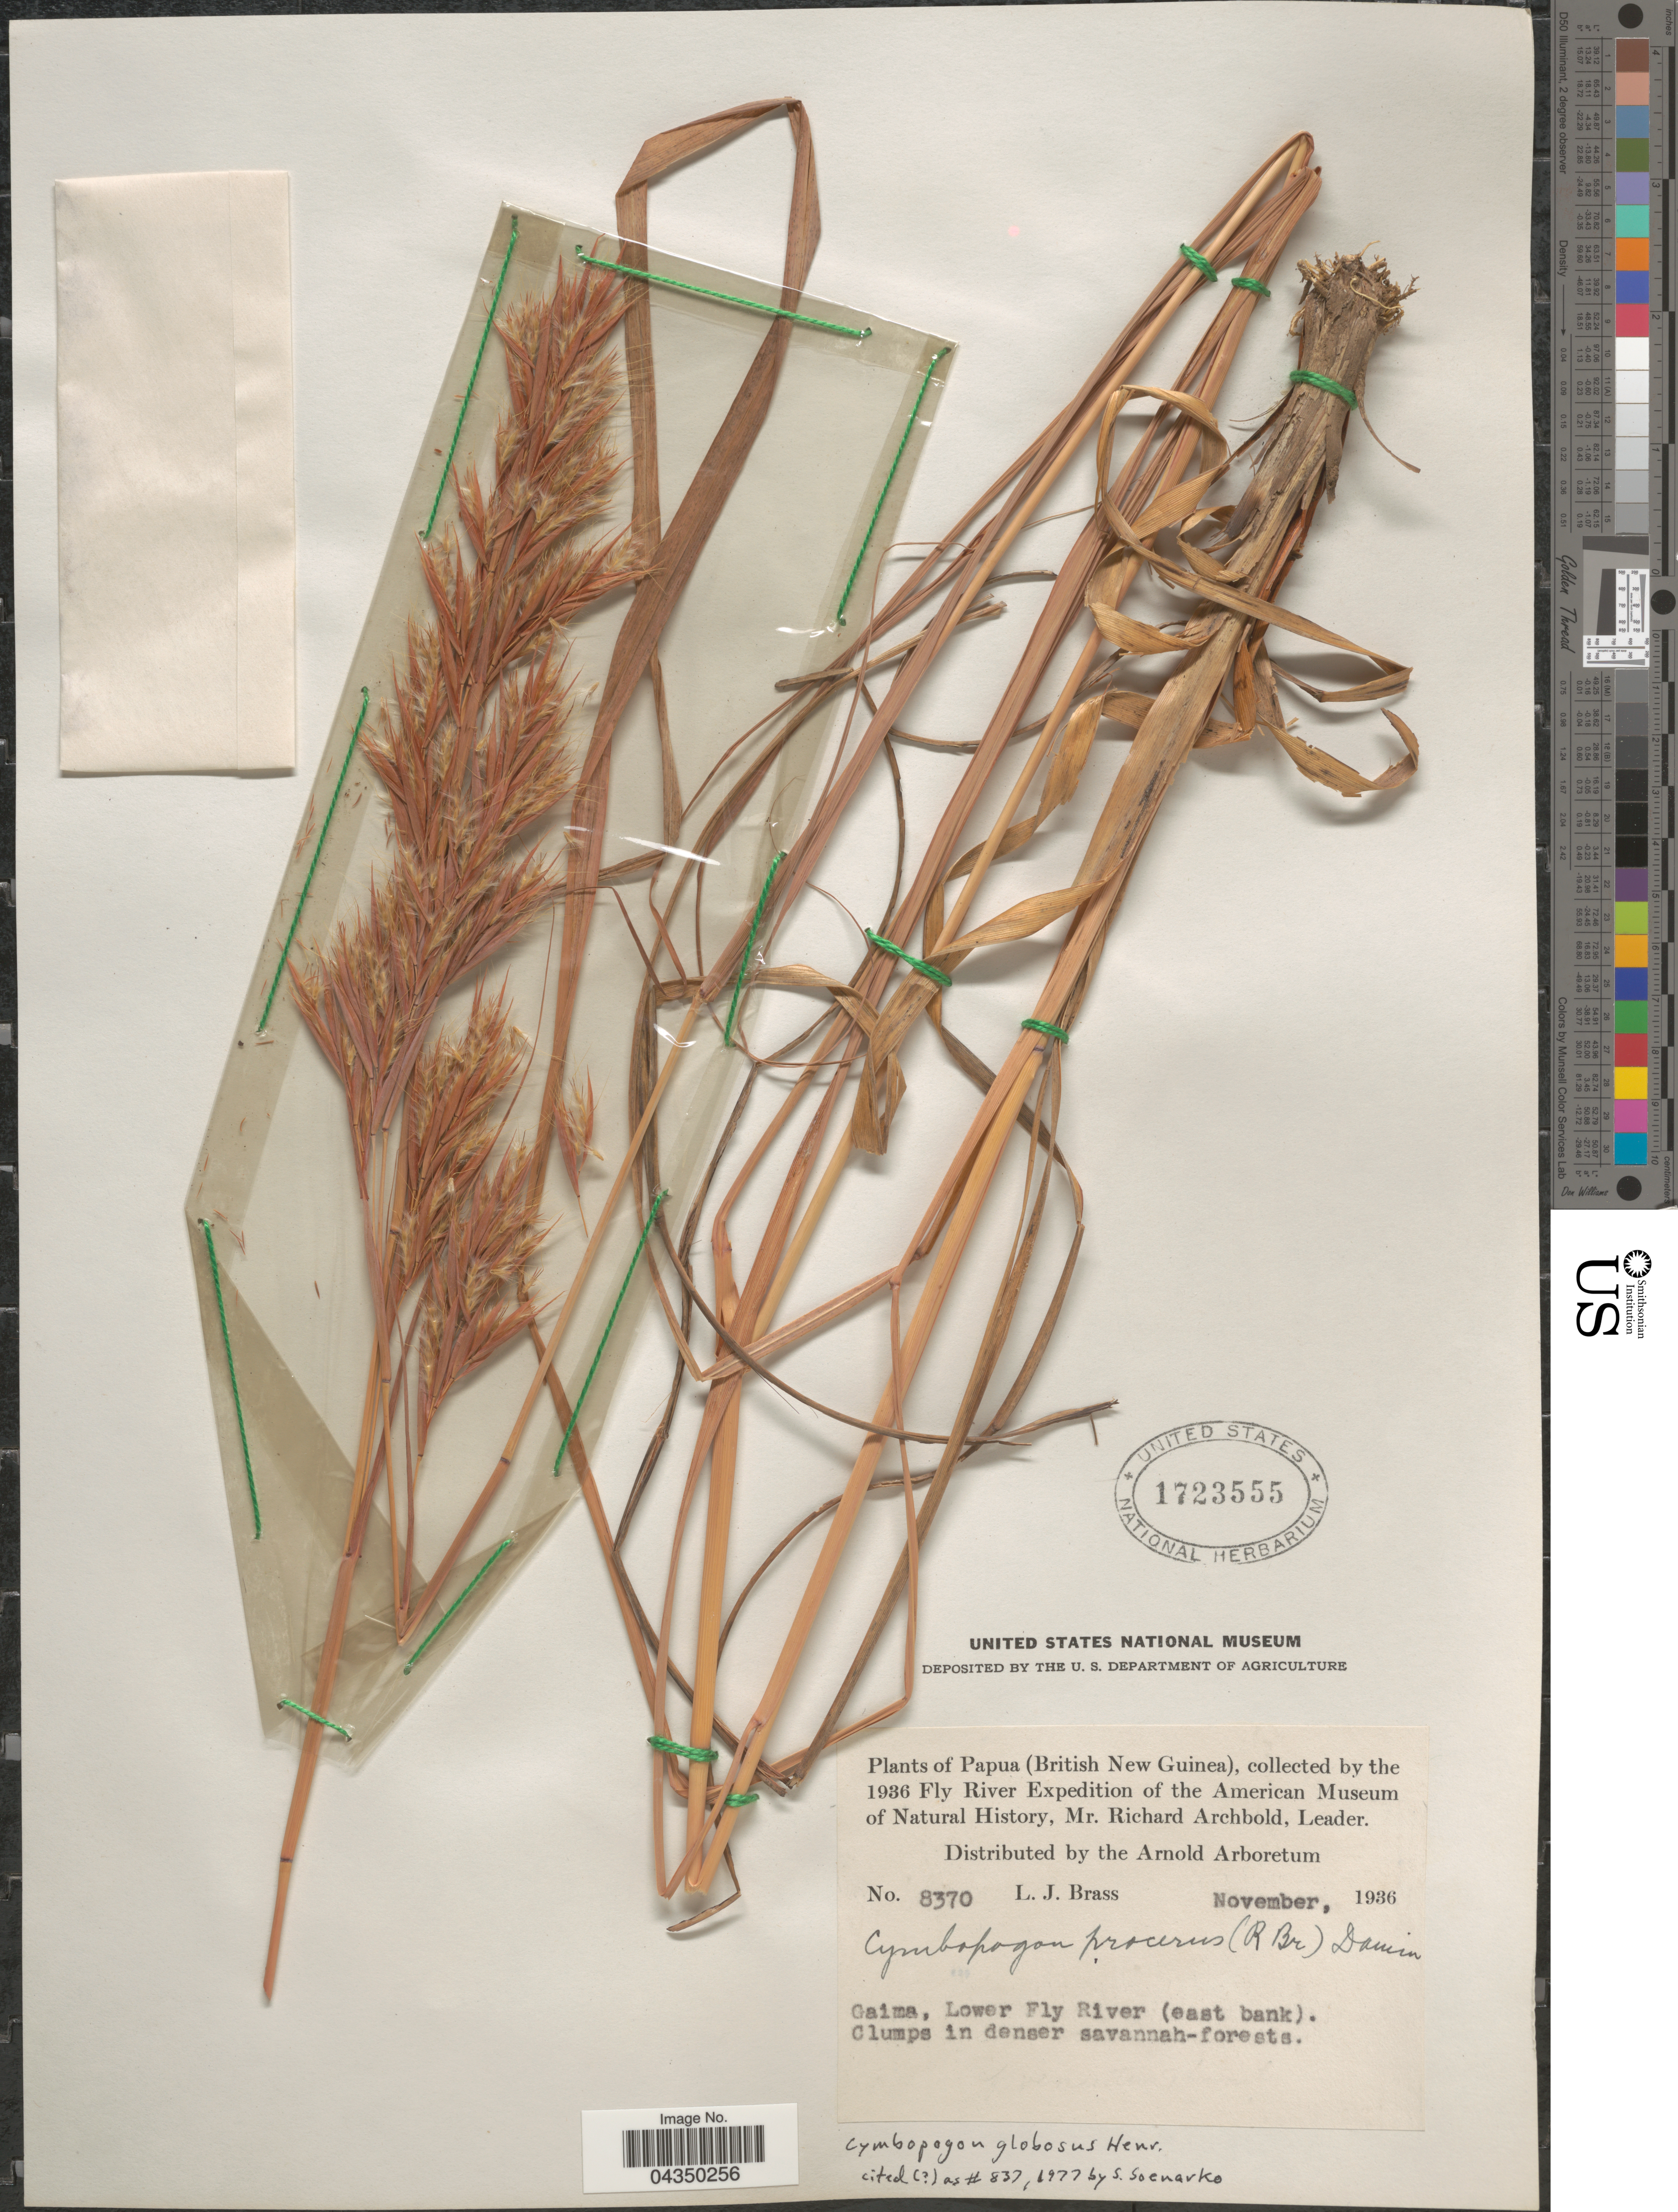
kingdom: Plantae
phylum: Tracheophyta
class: Liliopsida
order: Poales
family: Poaceae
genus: Cymbopogon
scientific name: Cymbopogon globosus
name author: Henr.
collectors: L. J. Brass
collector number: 8370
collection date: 1936-11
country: Papua New Guinea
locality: Papua (British New Guinea). 1936 Fly River Expedition of the American Museum of Natural History. Gaima, Lower Fly River (east bank).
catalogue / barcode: US 1723555